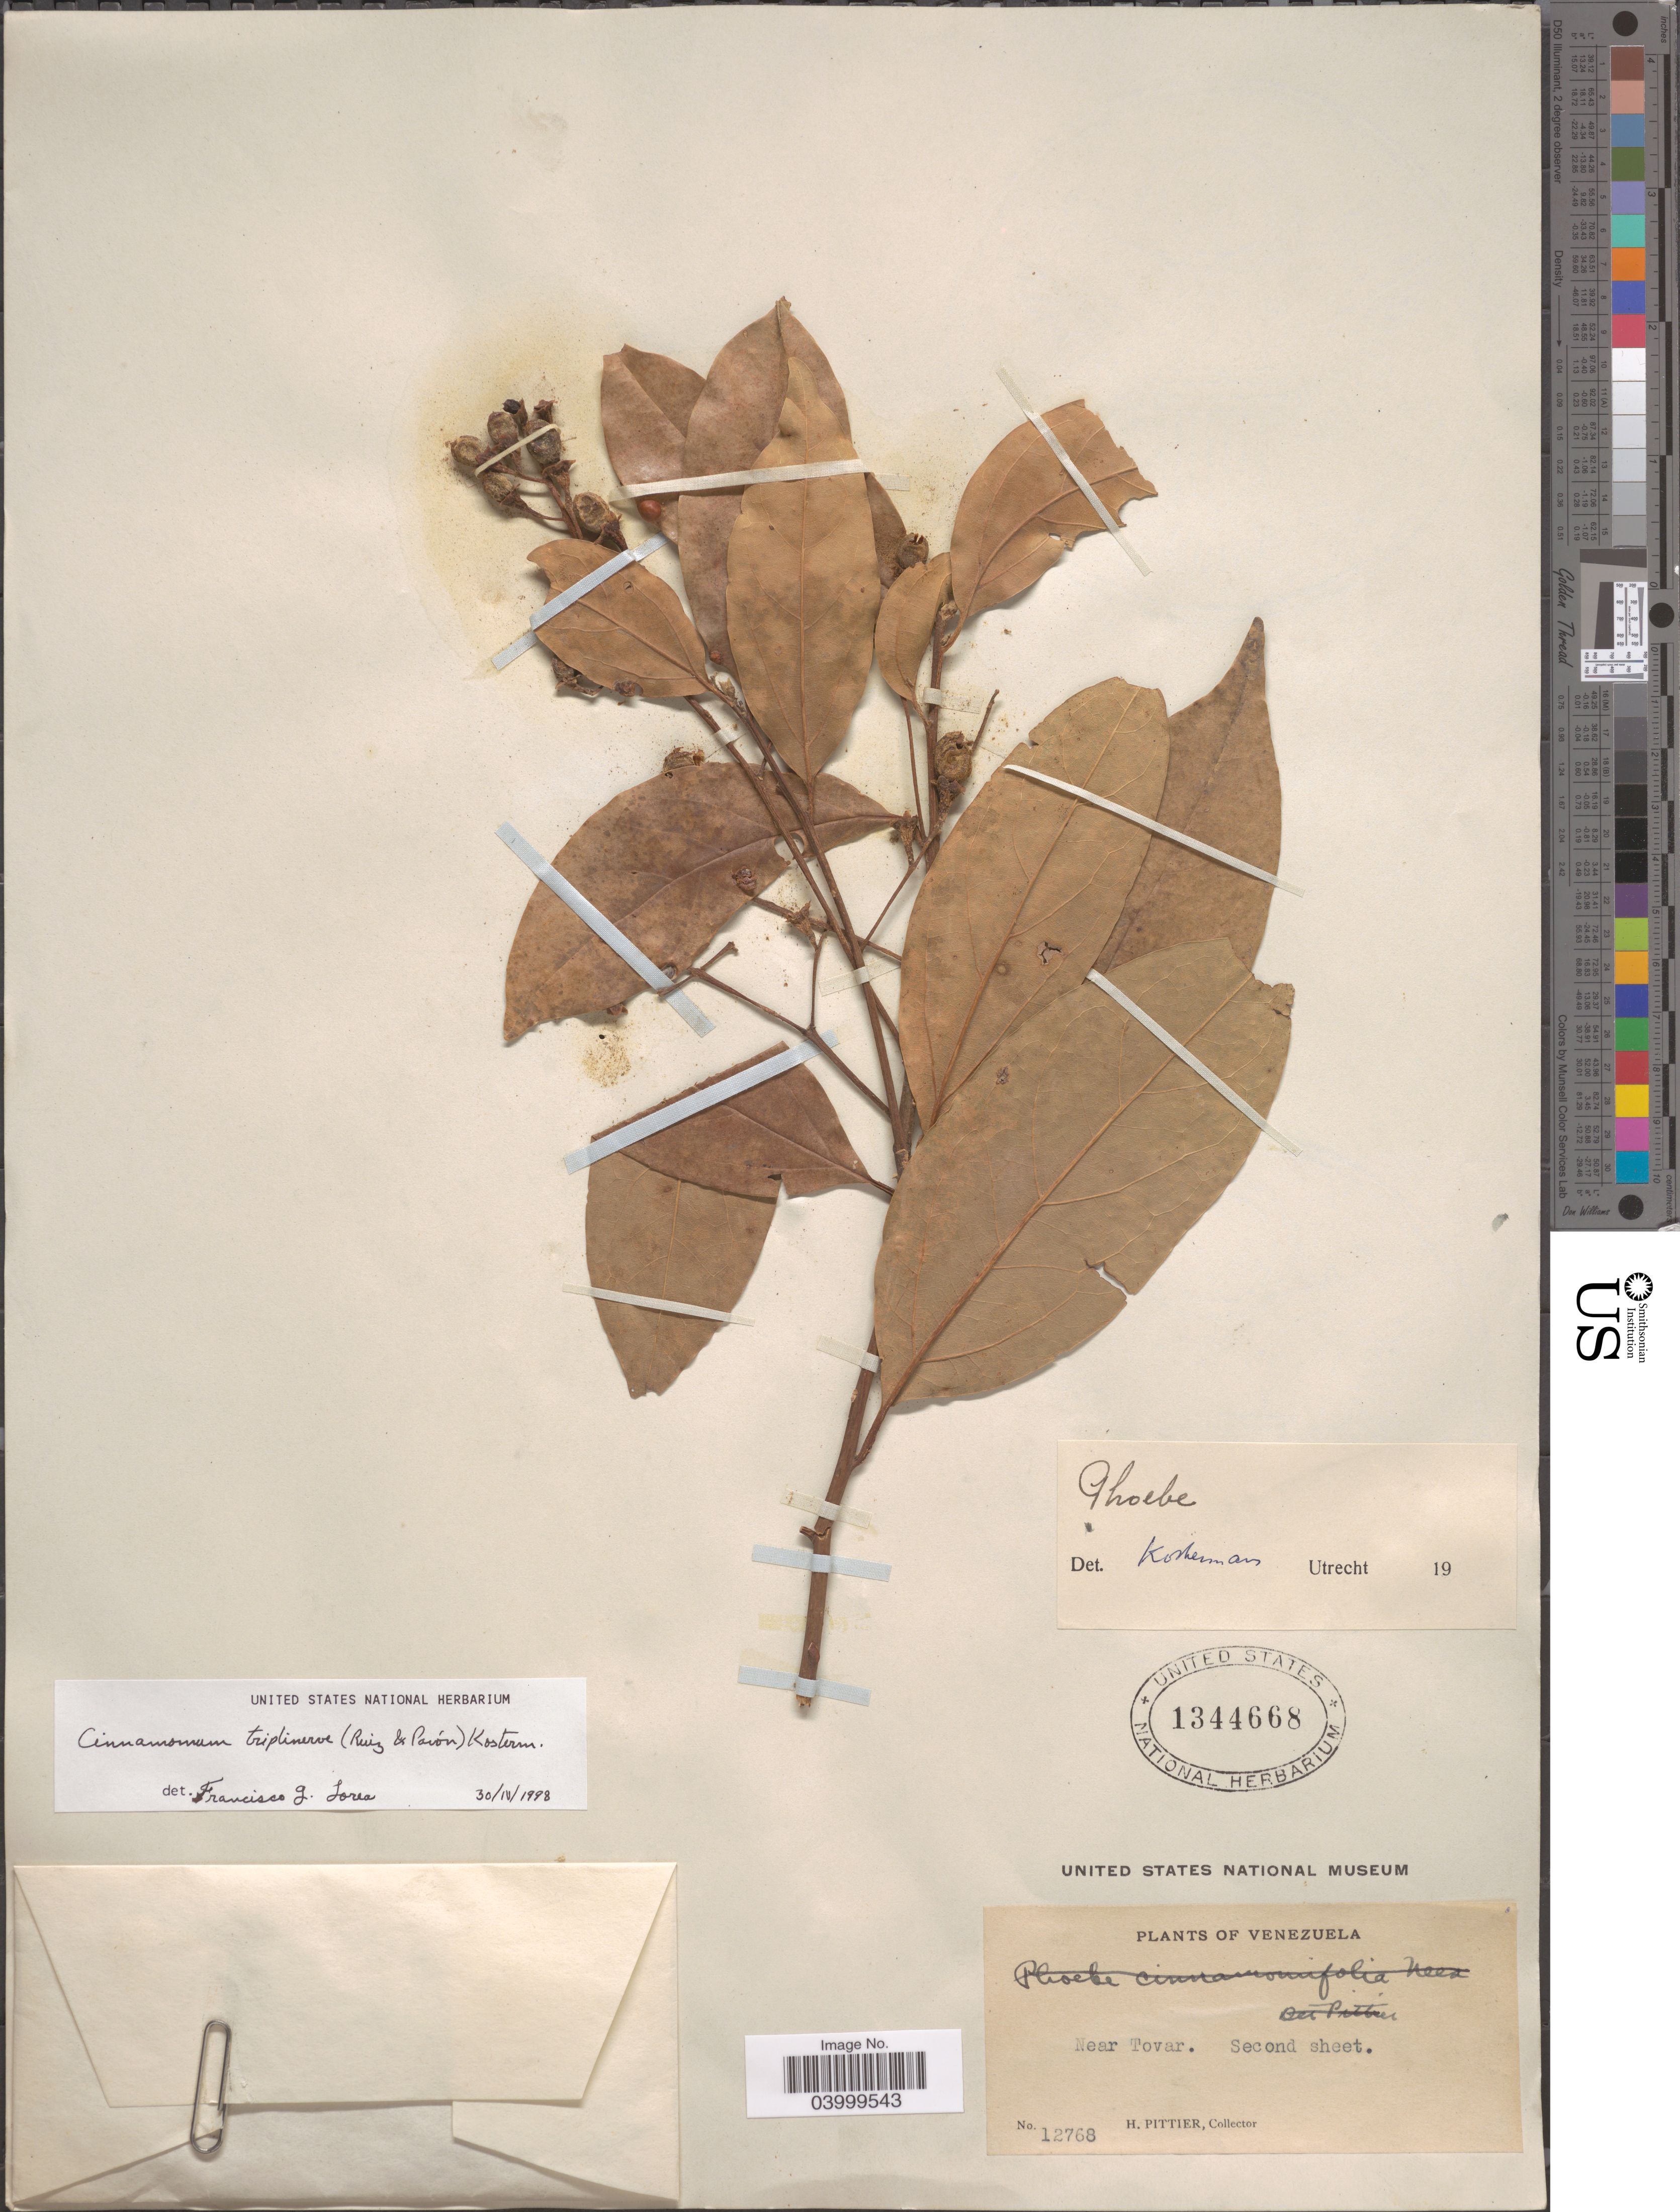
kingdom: Plantae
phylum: Tracheophyta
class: Magnoliopsida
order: Laurales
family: Lauraceae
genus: Cinnamomum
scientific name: Cinnamomum triplinerve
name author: (Ruiz & Pav.) Kosterm.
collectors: H. F. Pittier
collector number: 12768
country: Venezuela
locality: Near Tovar.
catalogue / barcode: US 1344668